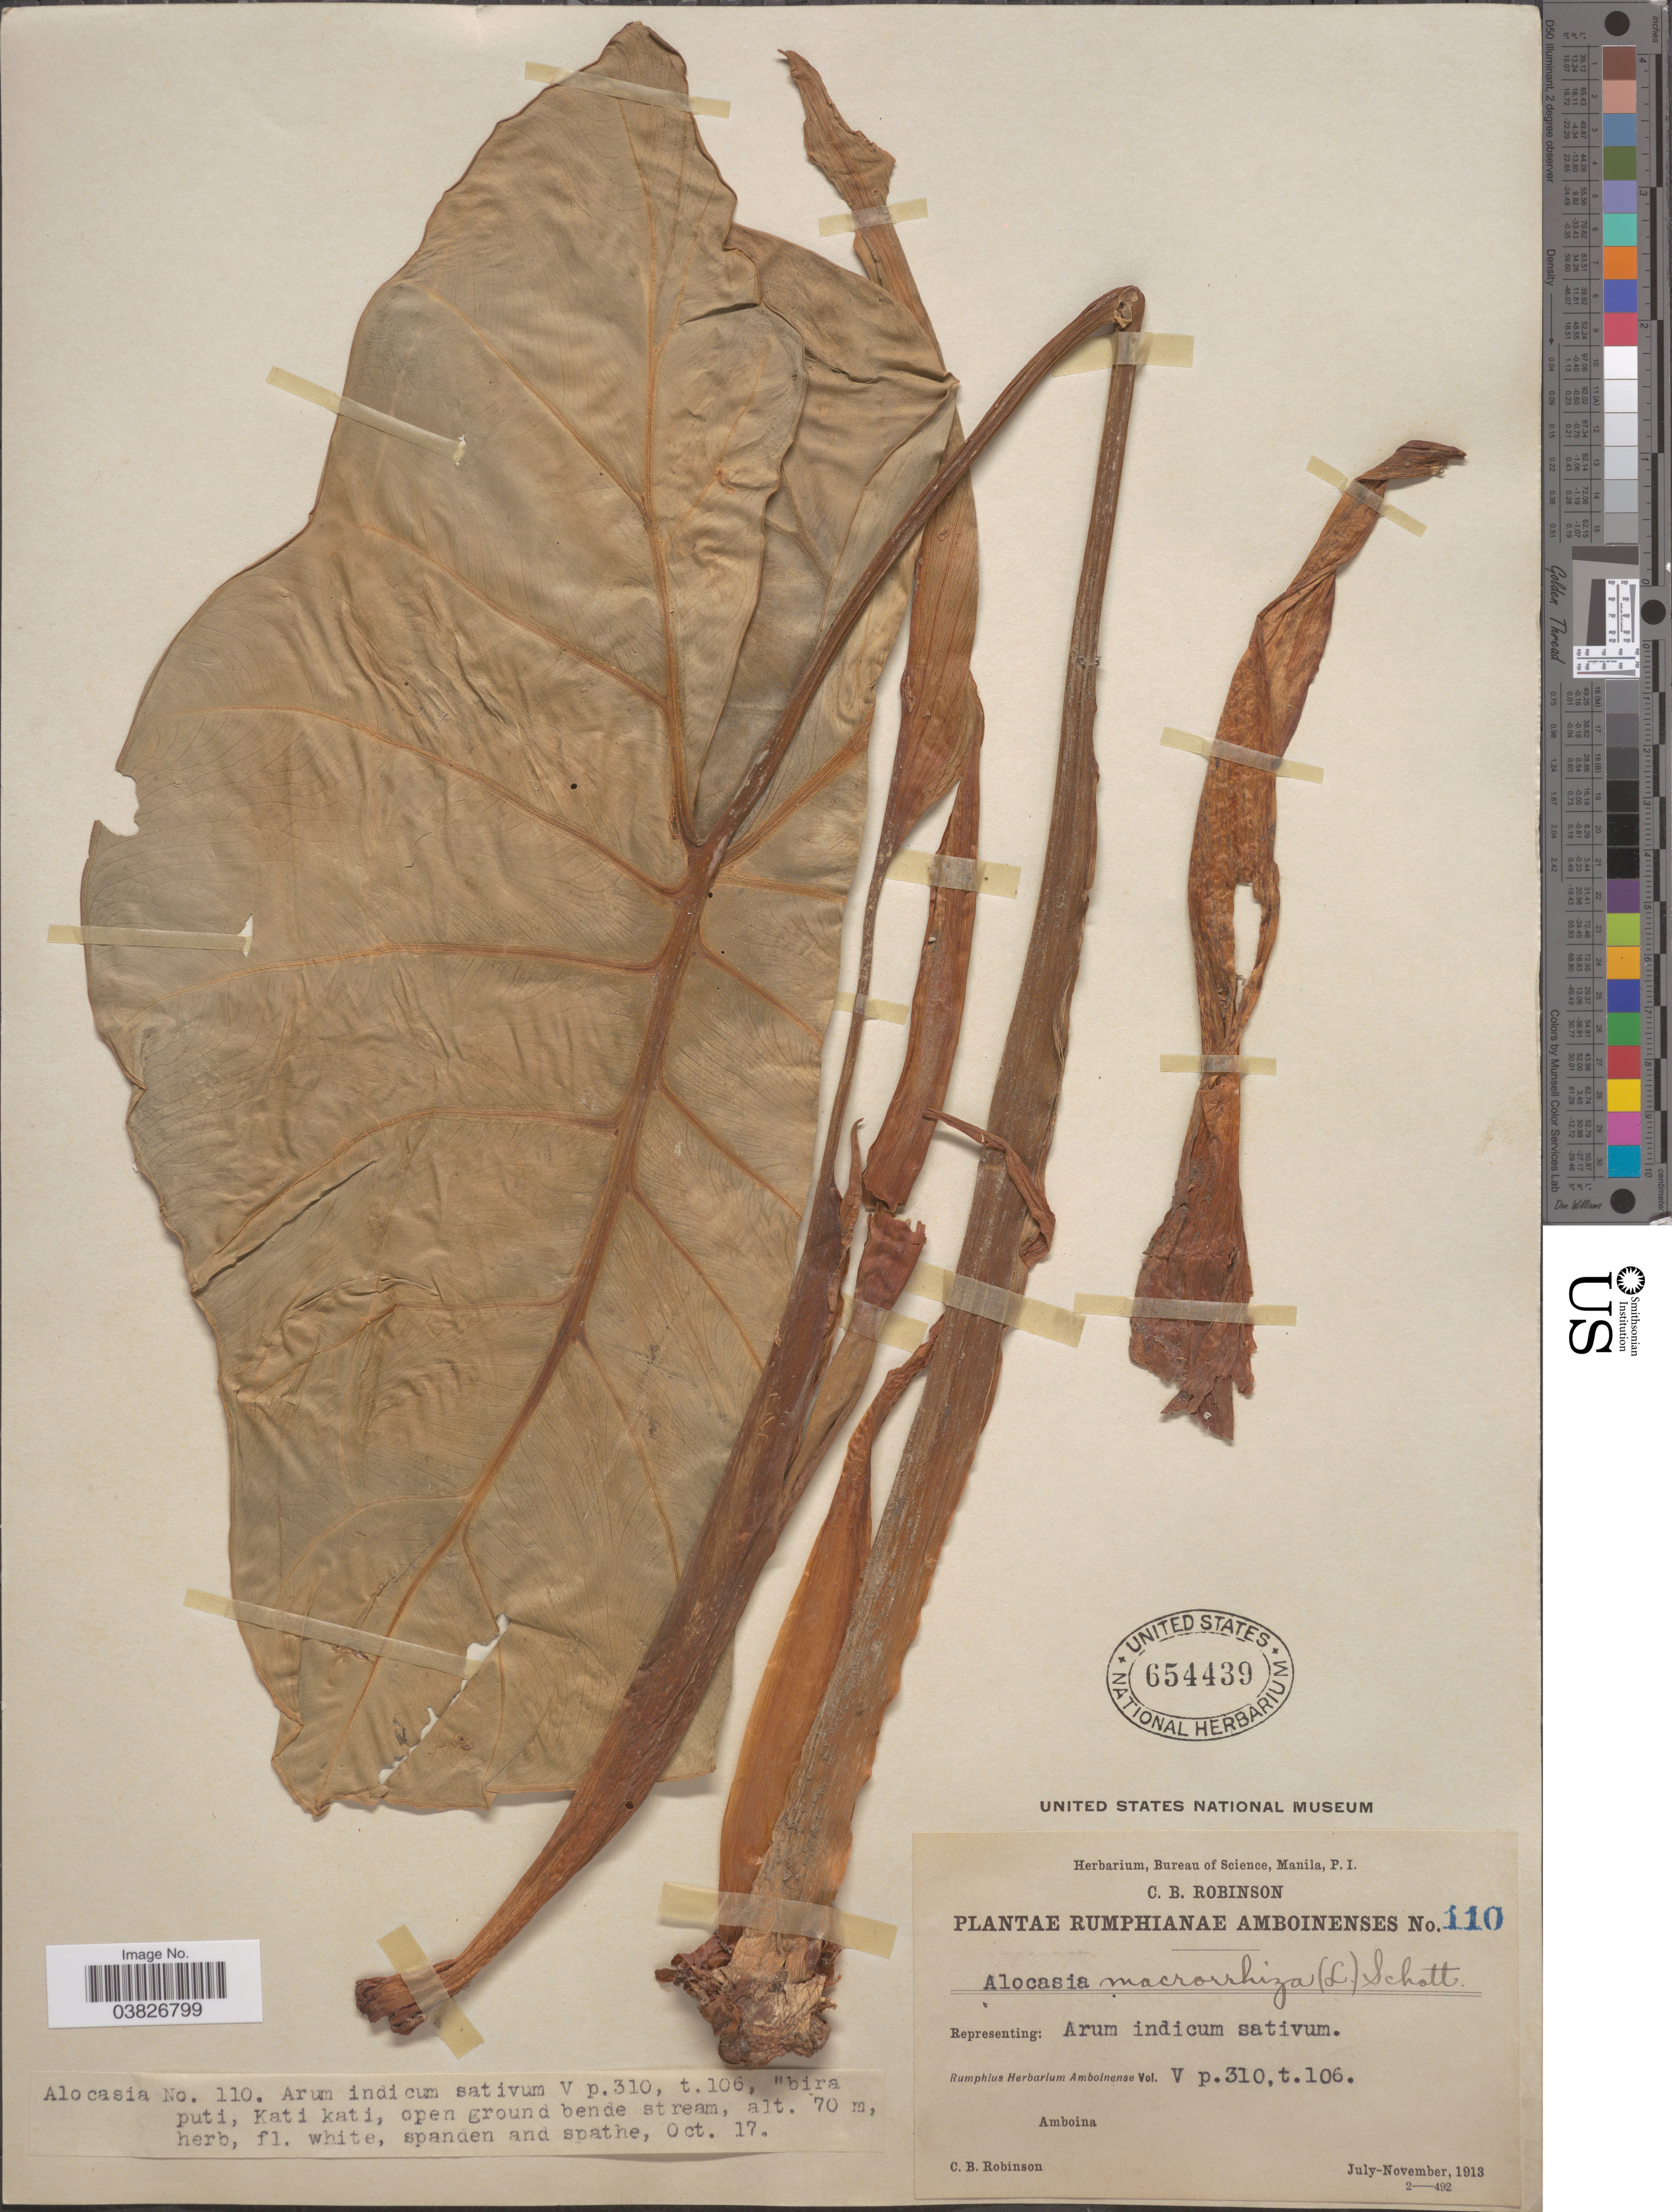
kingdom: Plantae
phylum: Tracheophyta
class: Liliopsida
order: Alismatales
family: Araceae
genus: Alocasia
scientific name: Alocasia macrorrhiza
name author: (L.) Schott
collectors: C. Robinson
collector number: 110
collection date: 1913-10-17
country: Indonesia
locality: Amboina. Bira puti, Kati kati, open ground bende stream.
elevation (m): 70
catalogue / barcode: US 654439